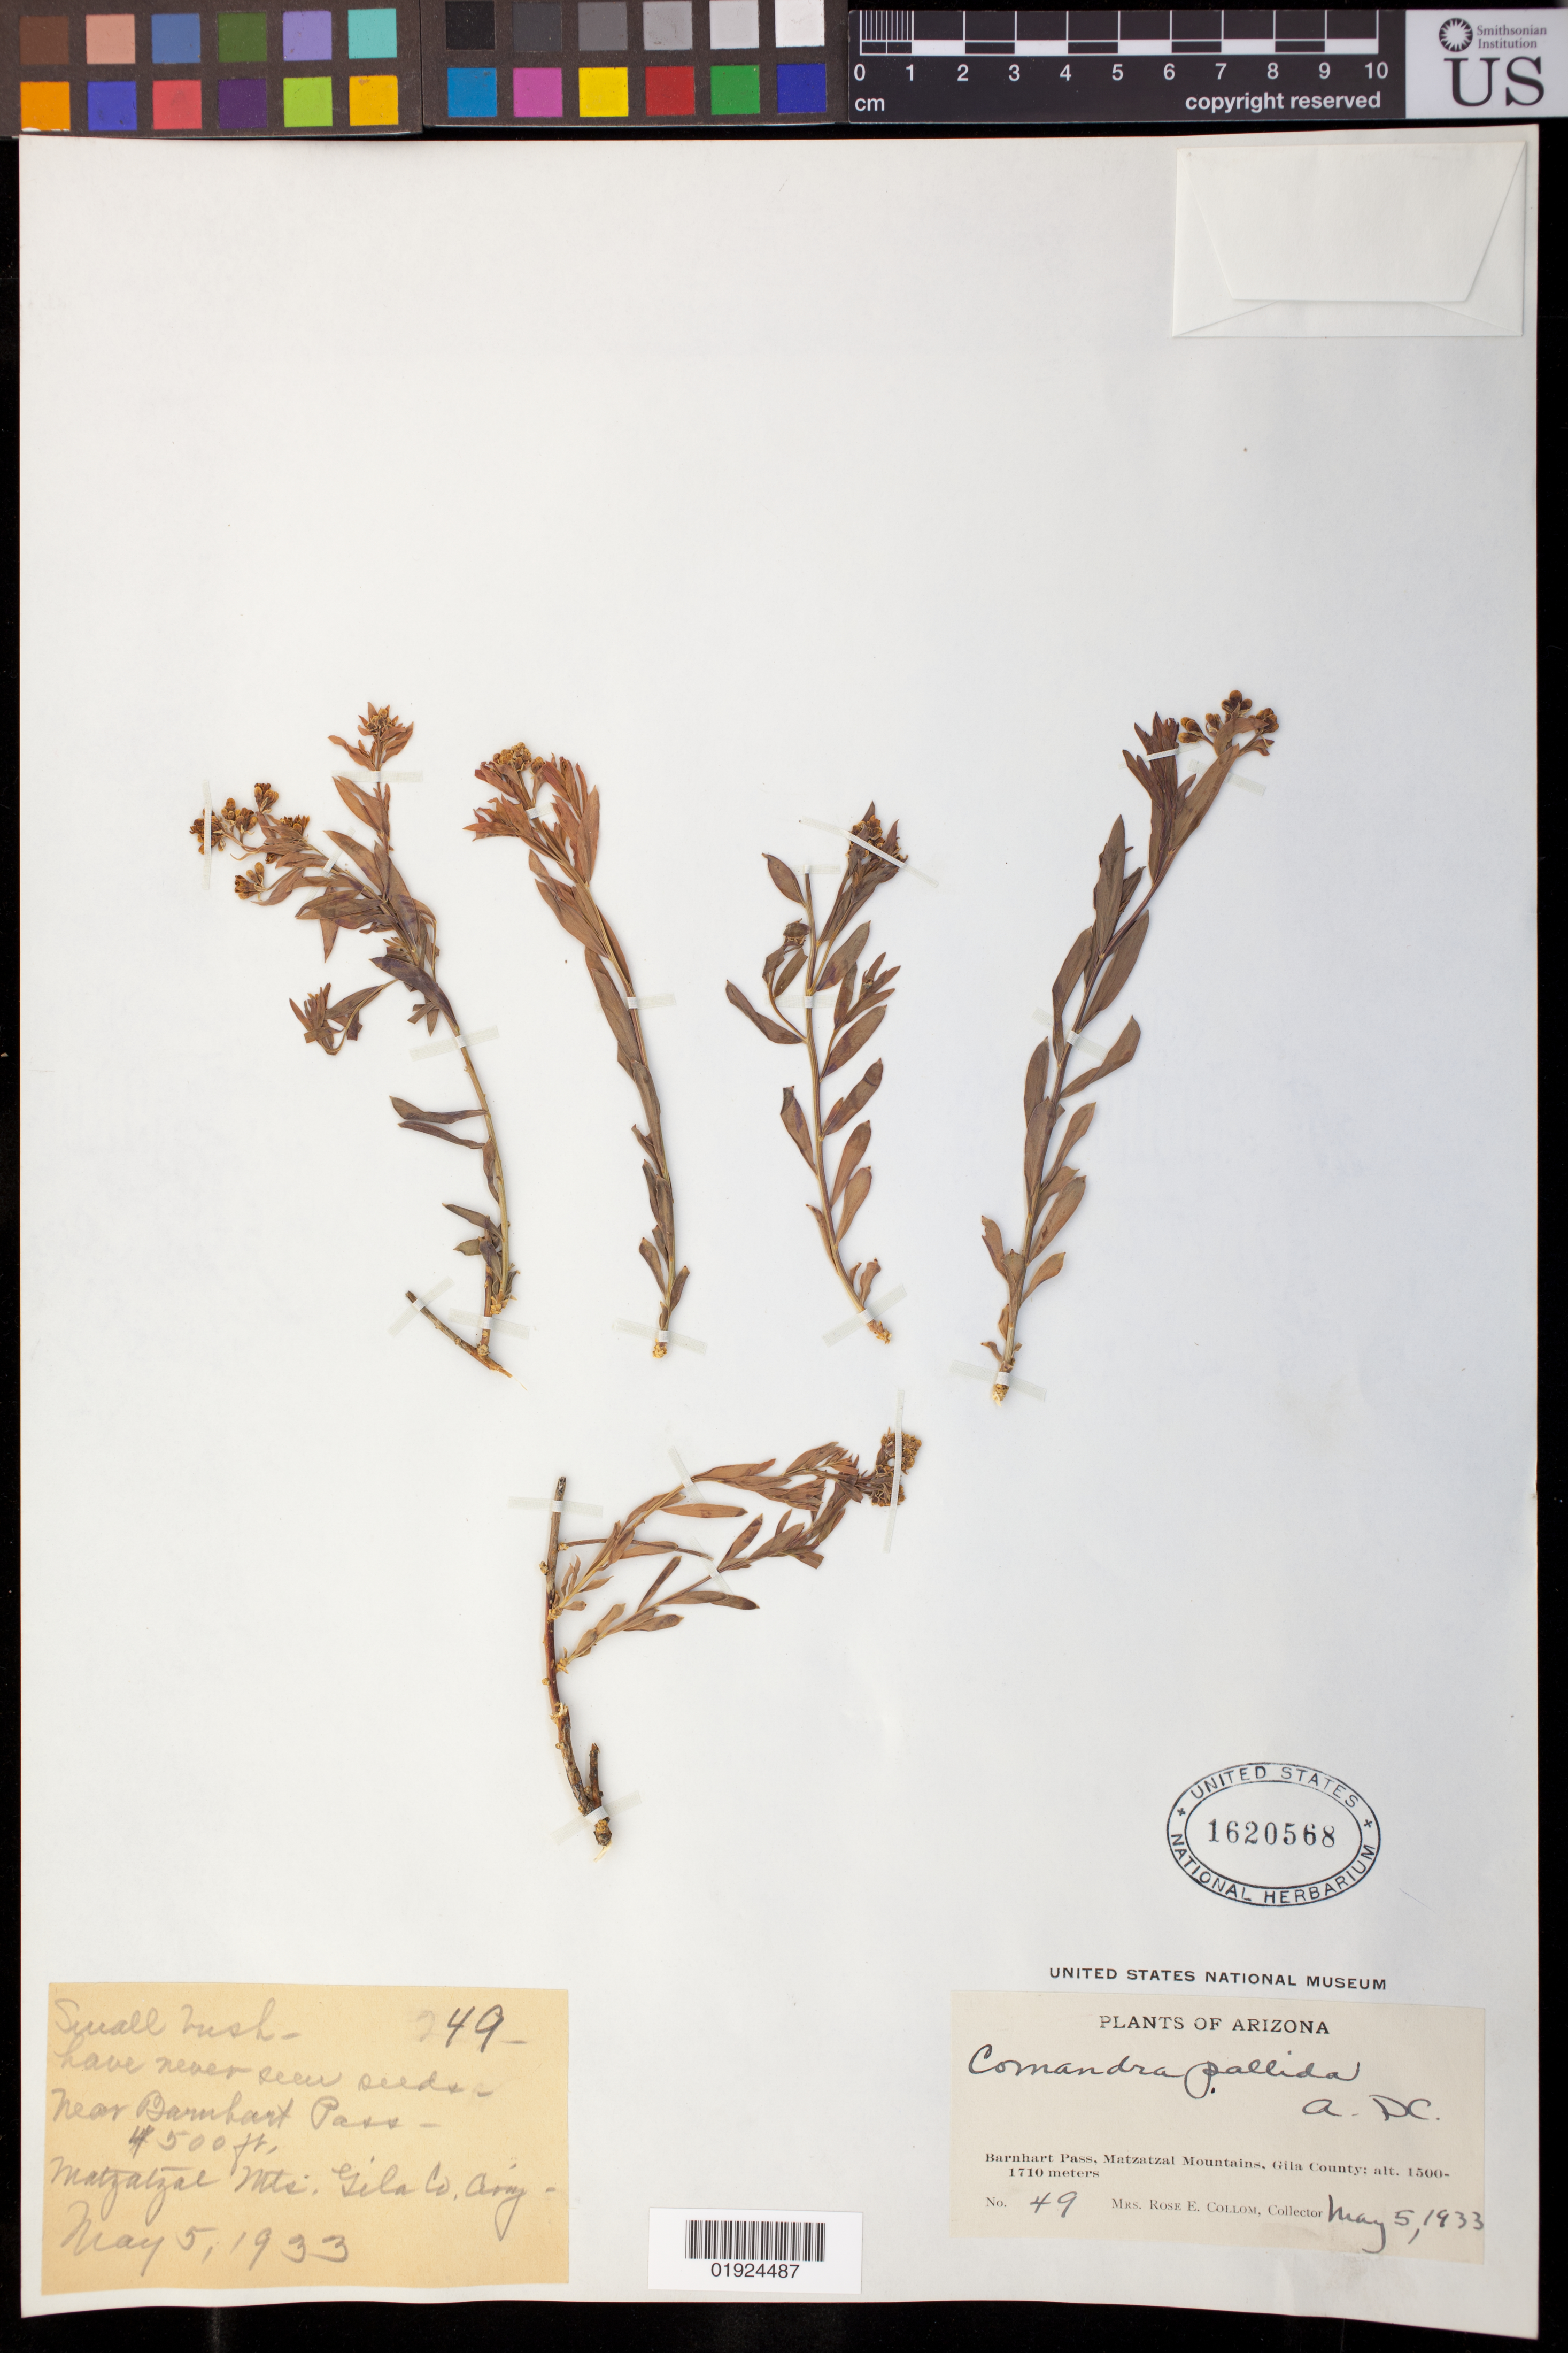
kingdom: Plantae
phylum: Tracheophyta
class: Magnoliopsida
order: Santalales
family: Comandraceae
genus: Comandra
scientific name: Comandra pallida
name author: A. DC.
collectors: R. E. Collom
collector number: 49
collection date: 1933-05-05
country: United States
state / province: Arizona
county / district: Gila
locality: Barnhart Pass, Matzatzal Mountains, Gila County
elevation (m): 1500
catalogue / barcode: US 1620568